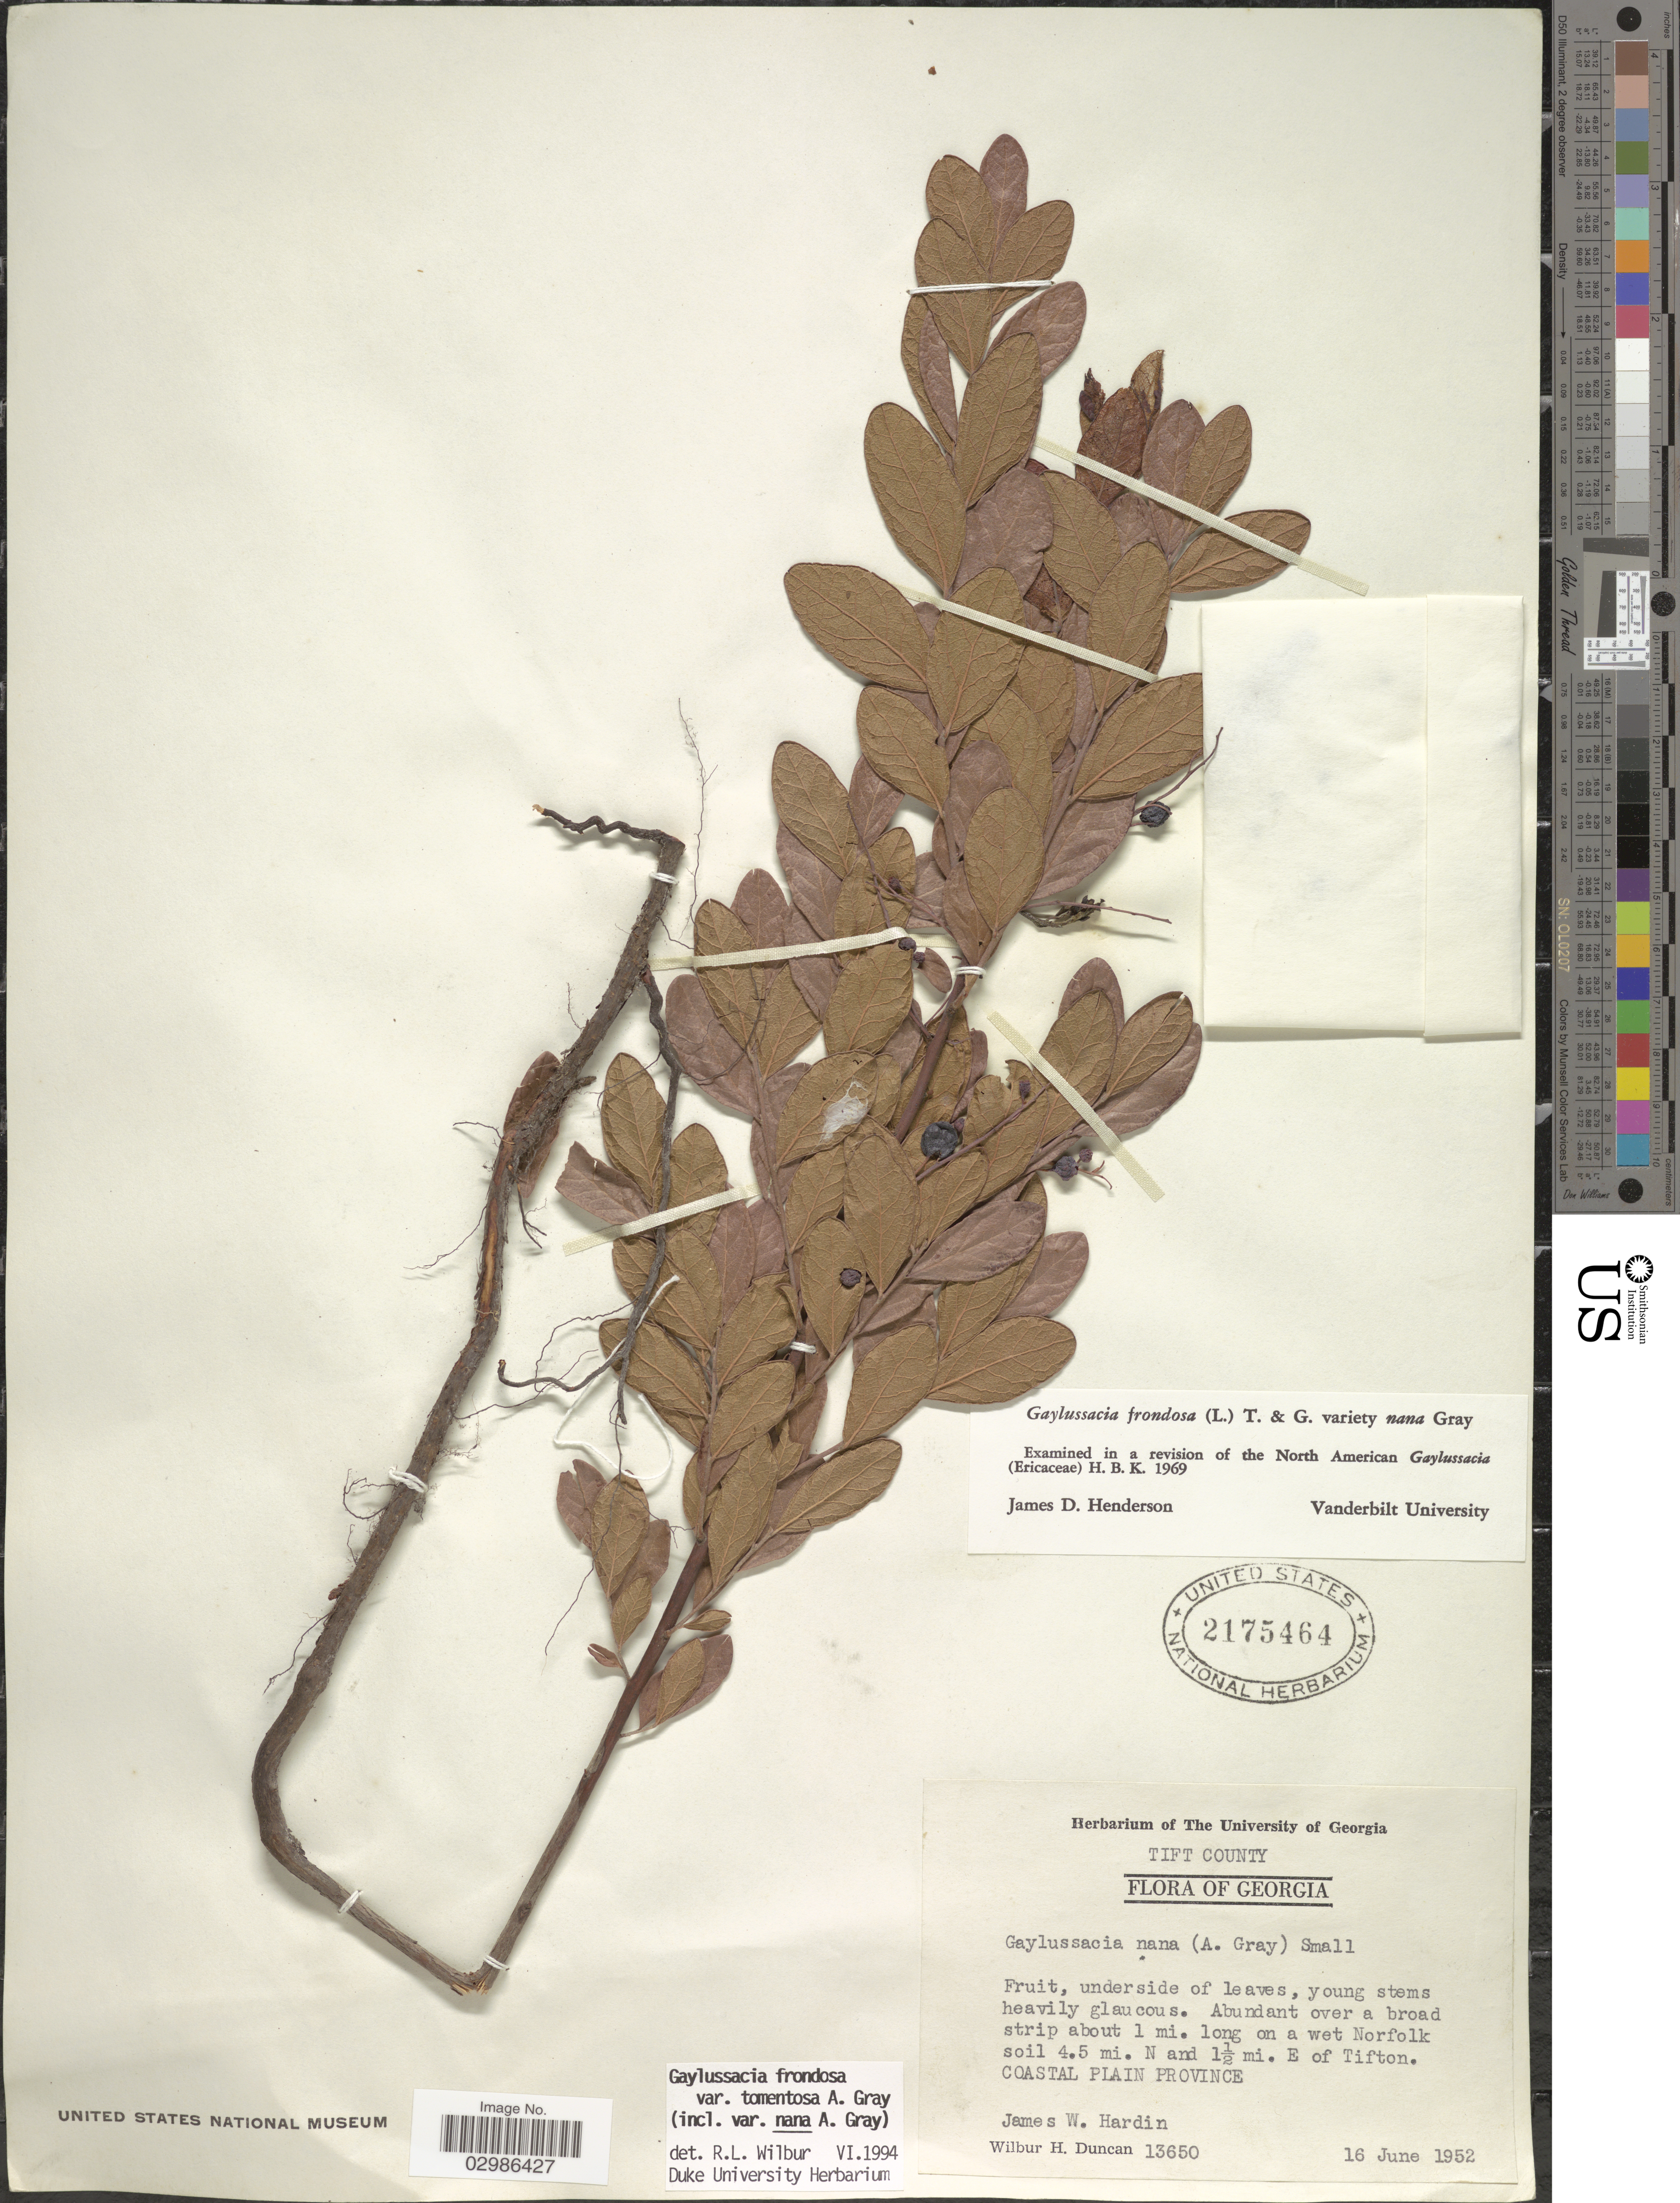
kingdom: Plantae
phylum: Tracheophyta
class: Magnoliopsida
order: Ericales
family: Ericaceae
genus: Gaylussacia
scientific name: Gaylussacia frondosa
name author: (L.) Torr. & A. Gray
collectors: J. Hardin & W. H. Duncan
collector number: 13650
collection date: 1952-06-16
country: United States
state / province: Georgia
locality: Tift County. Abundant over a broad strip about 1 mi. long on a wet Norfolk soil 4.5 mi. N and 1½ mi. E. of Tifton. Coastal Plain Province.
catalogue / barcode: US 2175464